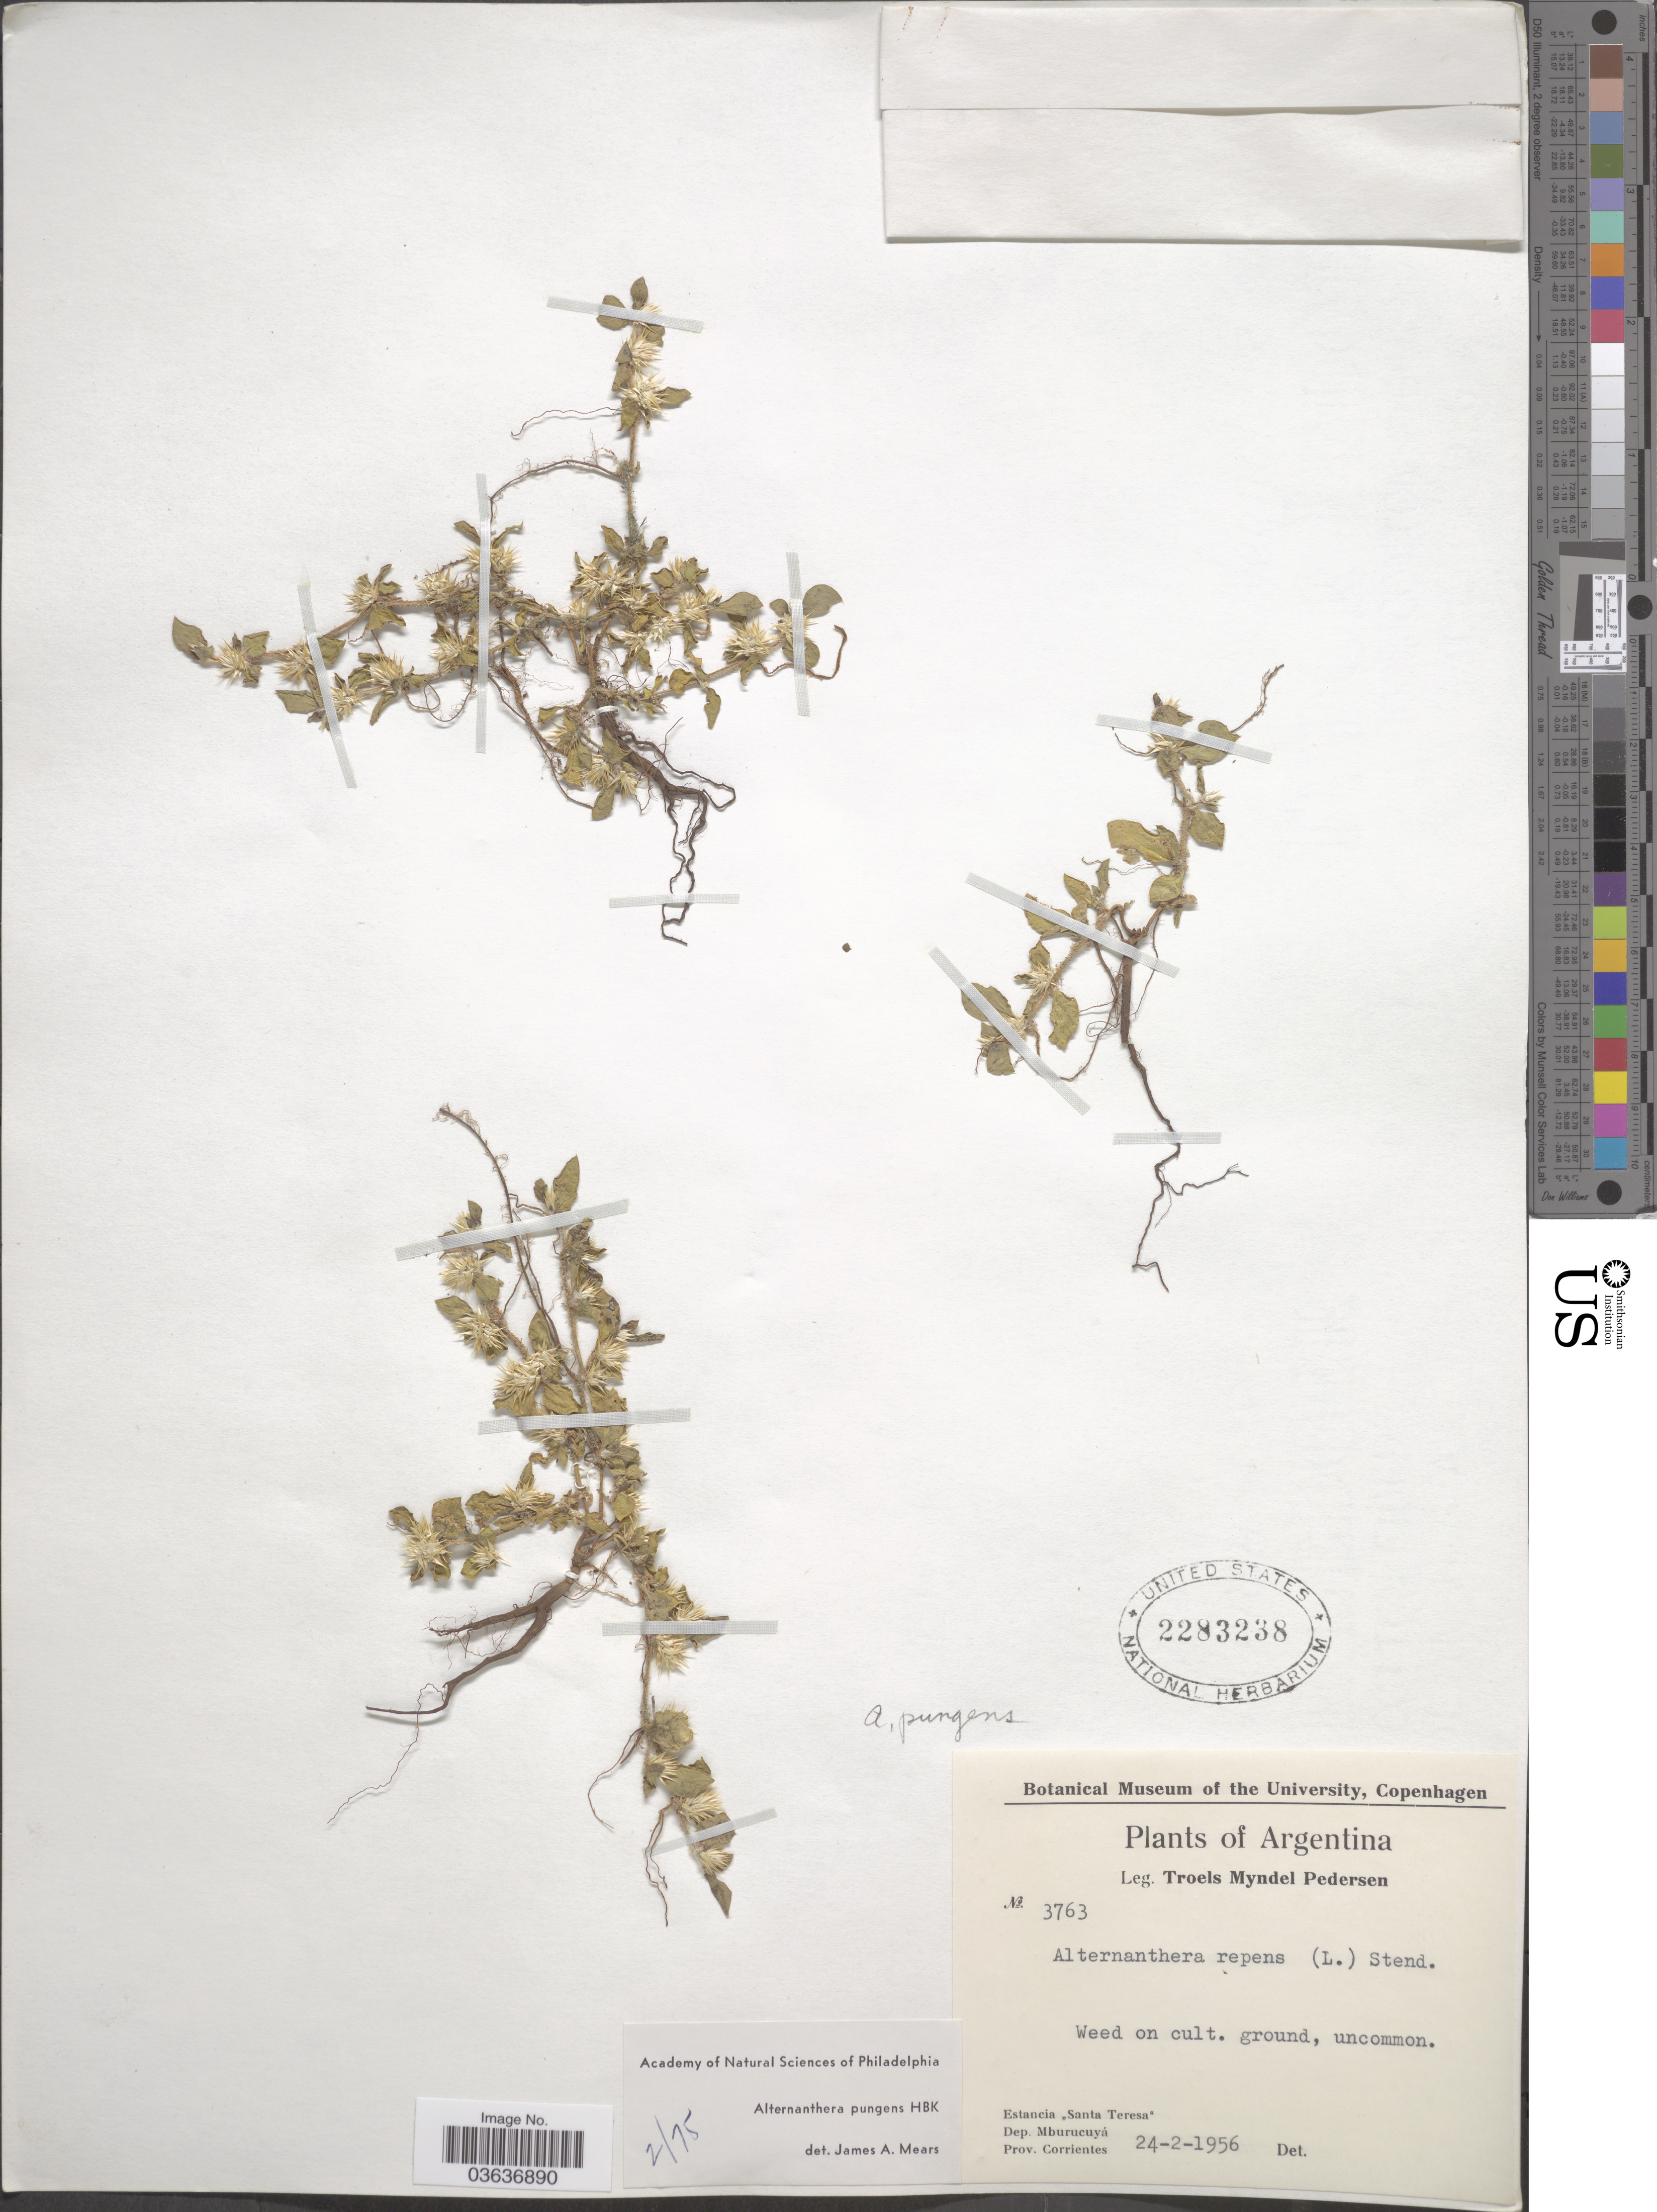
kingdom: Plantae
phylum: Tracheophyta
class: Magnoliopsida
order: Caryophyllales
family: Amaranthaceae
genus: Alternanthera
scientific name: Alternanthera pungens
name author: Kunth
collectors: T. Pederson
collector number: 3763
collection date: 1956-02-24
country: Argentina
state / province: Corrientes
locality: Estancia "Santa Teresa". Dep. Mburucuyá.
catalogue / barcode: US 2283238